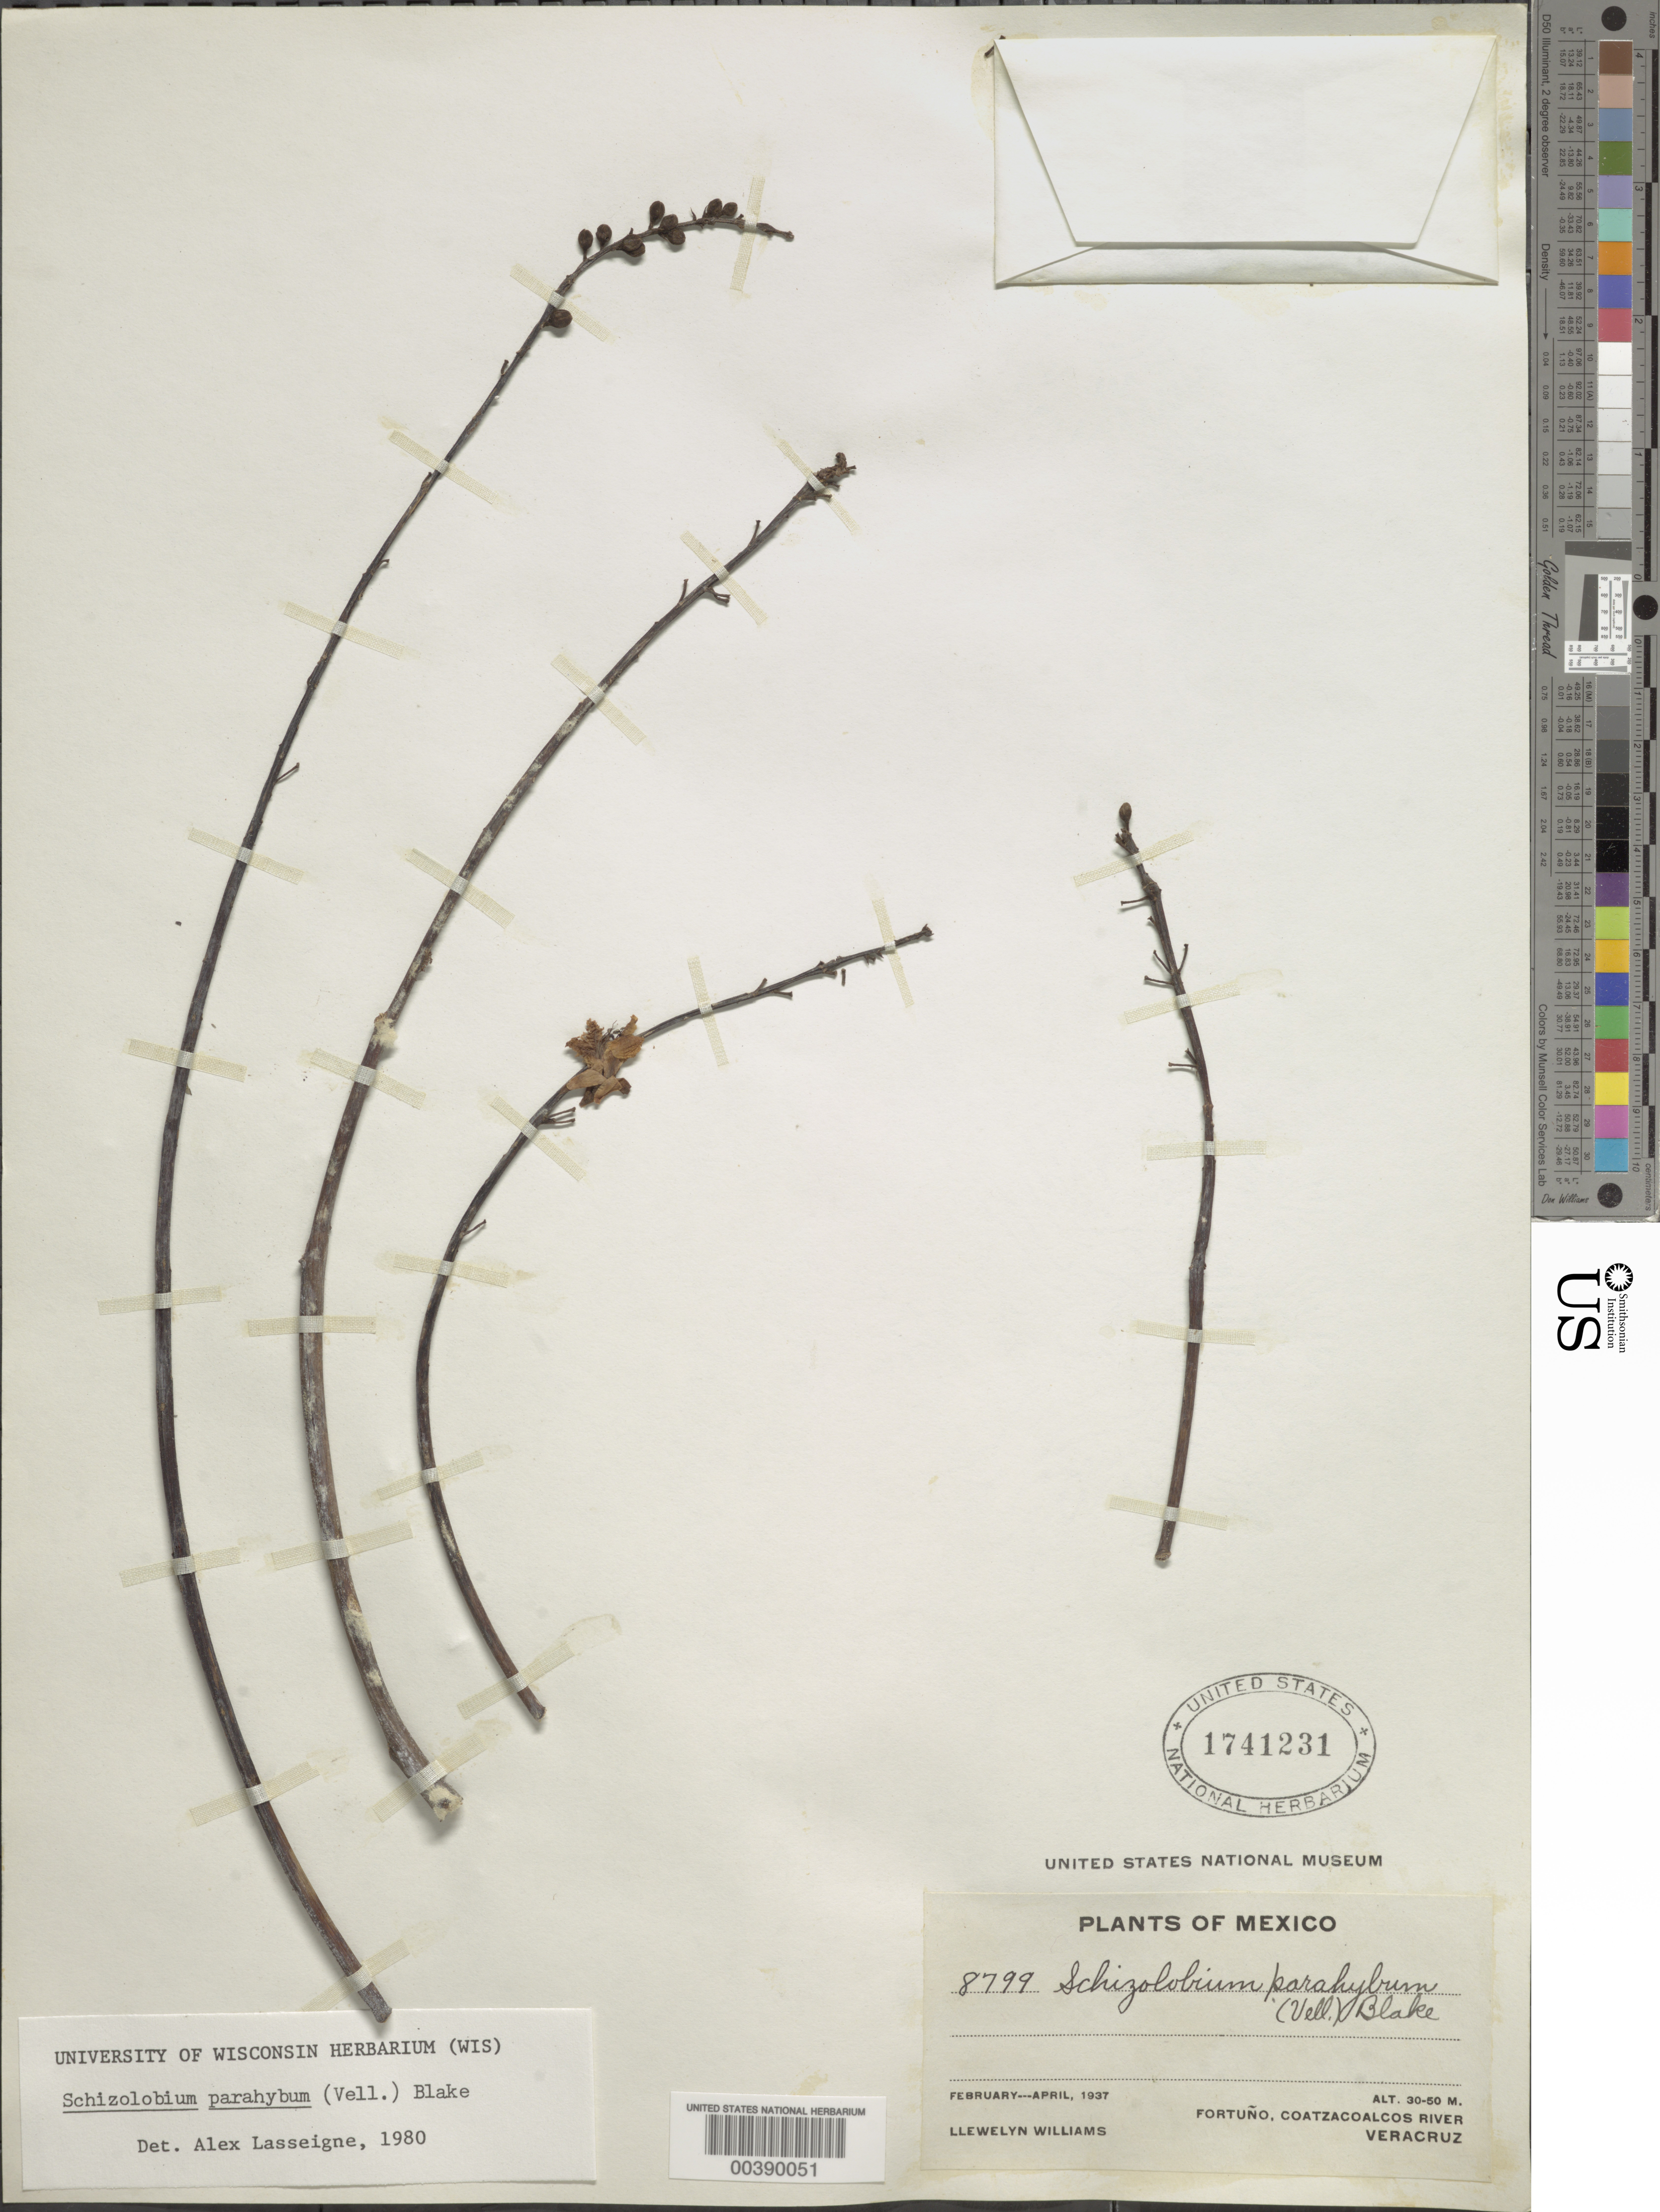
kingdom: Plantae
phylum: Tracheophyta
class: Magnoliopsida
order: Fabales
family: Fabaceae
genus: Schizolobium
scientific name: Schizolobium parahyba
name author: (Vell.) S.F. Blake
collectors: Ll. Williams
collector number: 8799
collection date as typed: Feb 1937 to -- Apr 1937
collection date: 1937-02/1937-04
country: Mexico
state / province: Veracruz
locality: Fortuno, coatzacoalcos river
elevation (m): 30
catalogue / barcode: US 1741231